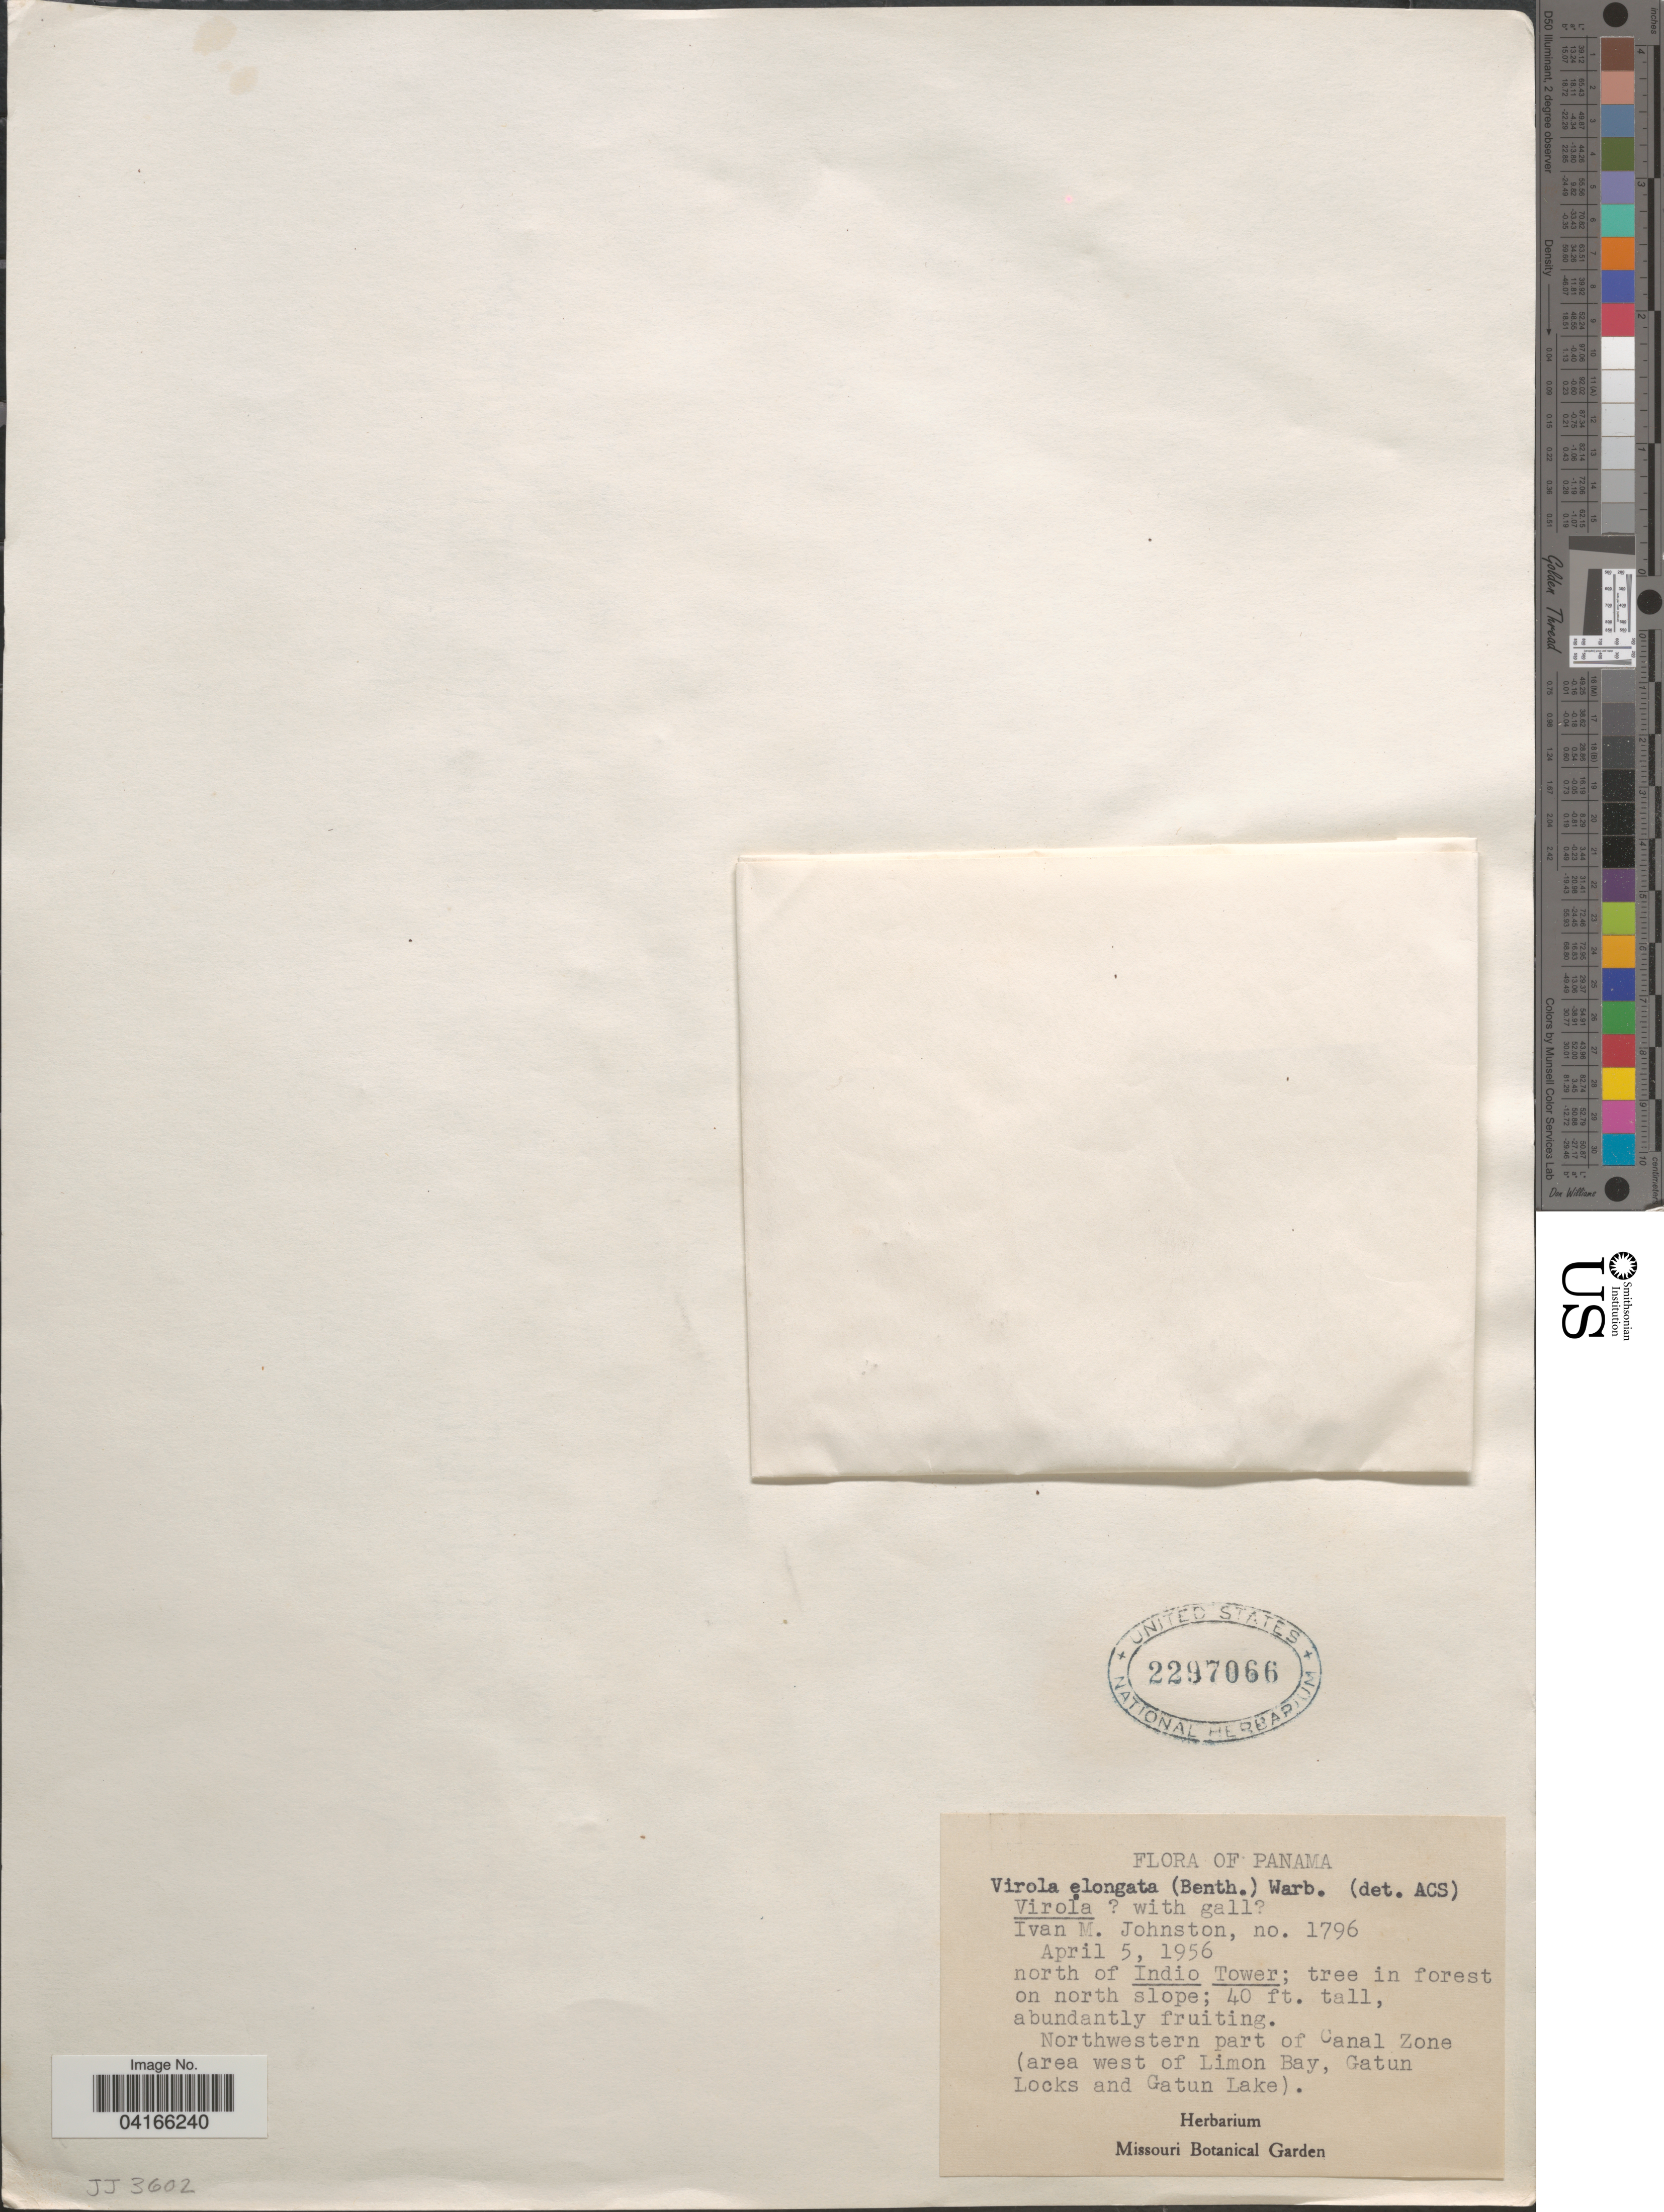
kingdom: Plantae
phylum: Tracheophyta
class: Magnoliopsida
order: Magnoliales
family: Myristicaceae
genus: Virola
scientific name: Virola elongata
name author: (Benth.) Warb.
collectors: I.M. Johnston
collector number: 1796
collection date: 1956-04-05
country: Panama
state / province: Colón / Panamá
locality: North of Indio Tower; tree in forest on north slope. Northwestern part of Canal Zone (area west of Limon Bay, Gatun Locks and Gatun Lake).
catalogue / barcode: US 2297066